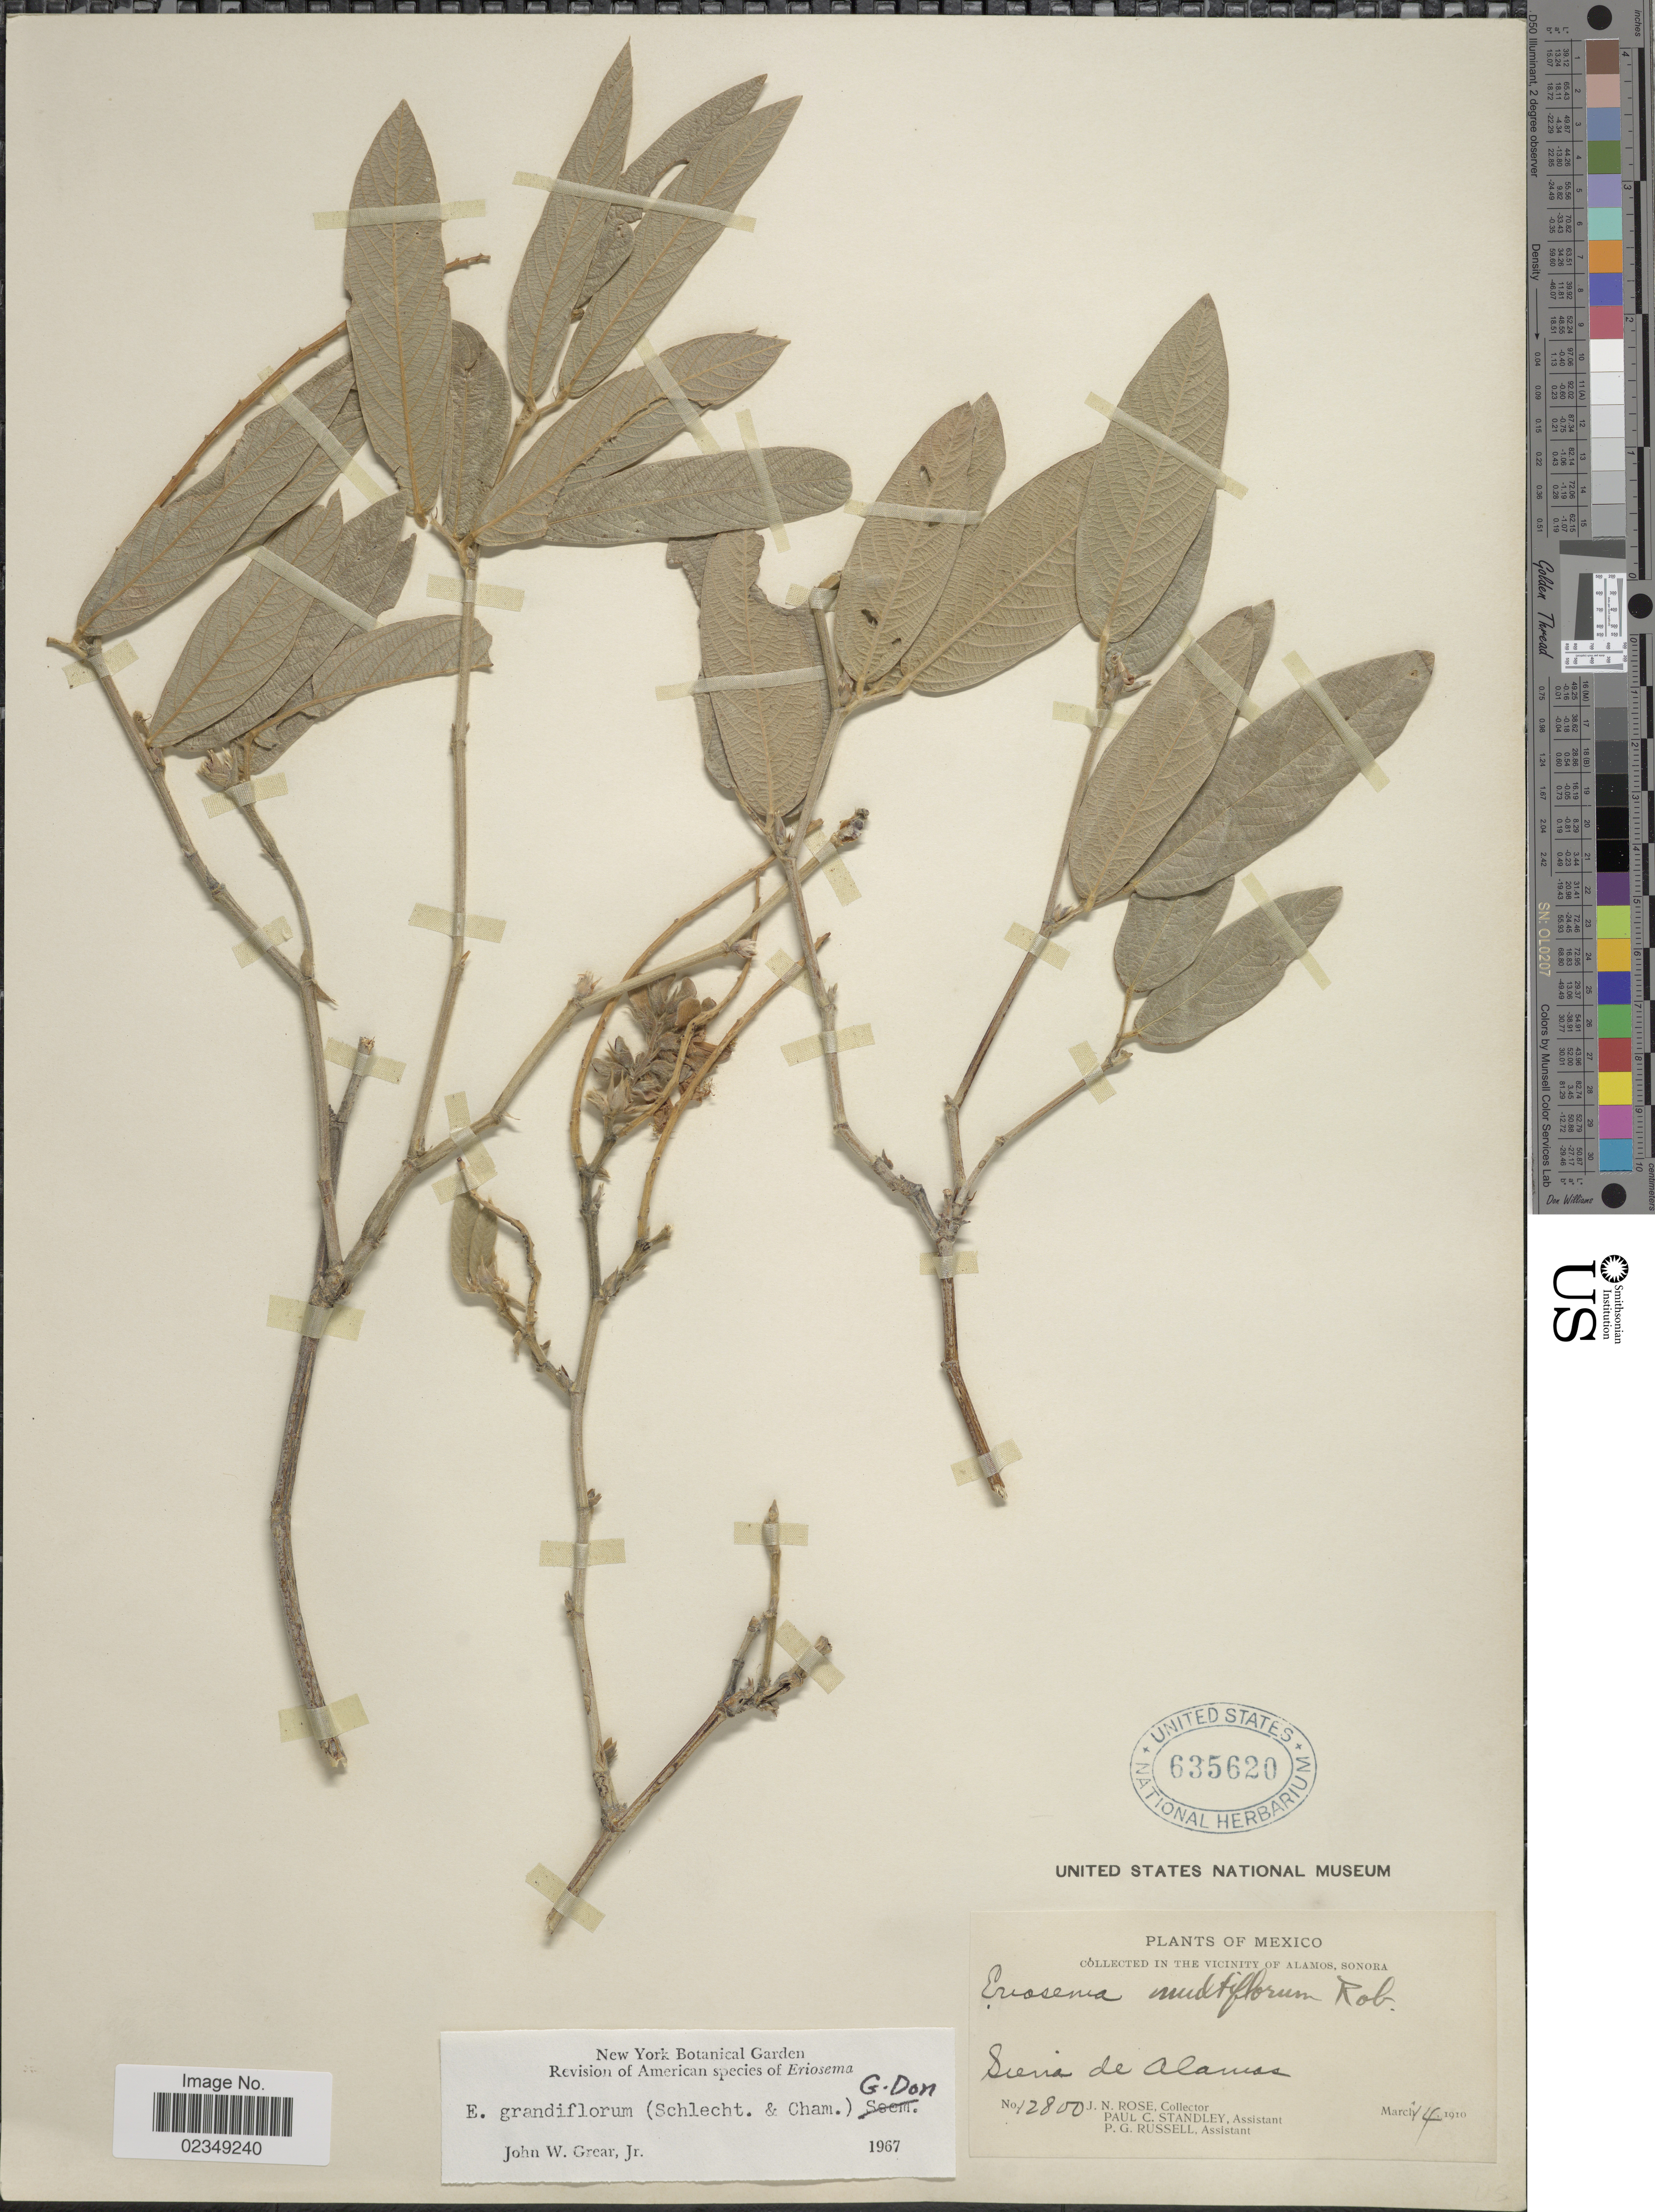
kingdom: Plantae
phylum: Tracheophyta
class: Magnoliopsida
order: Fabales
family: Fabaceae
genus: Eriosema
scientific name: Eriosema grandiflorum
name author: (Schltdl. & Cham.) G. Don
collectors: J. N. Rose, P. C. Standley & P. G. Russell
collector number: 12800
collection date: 1910-03-14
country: Mexico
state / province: Sonora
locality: Vicinity of Alamos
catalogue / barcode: US 635620